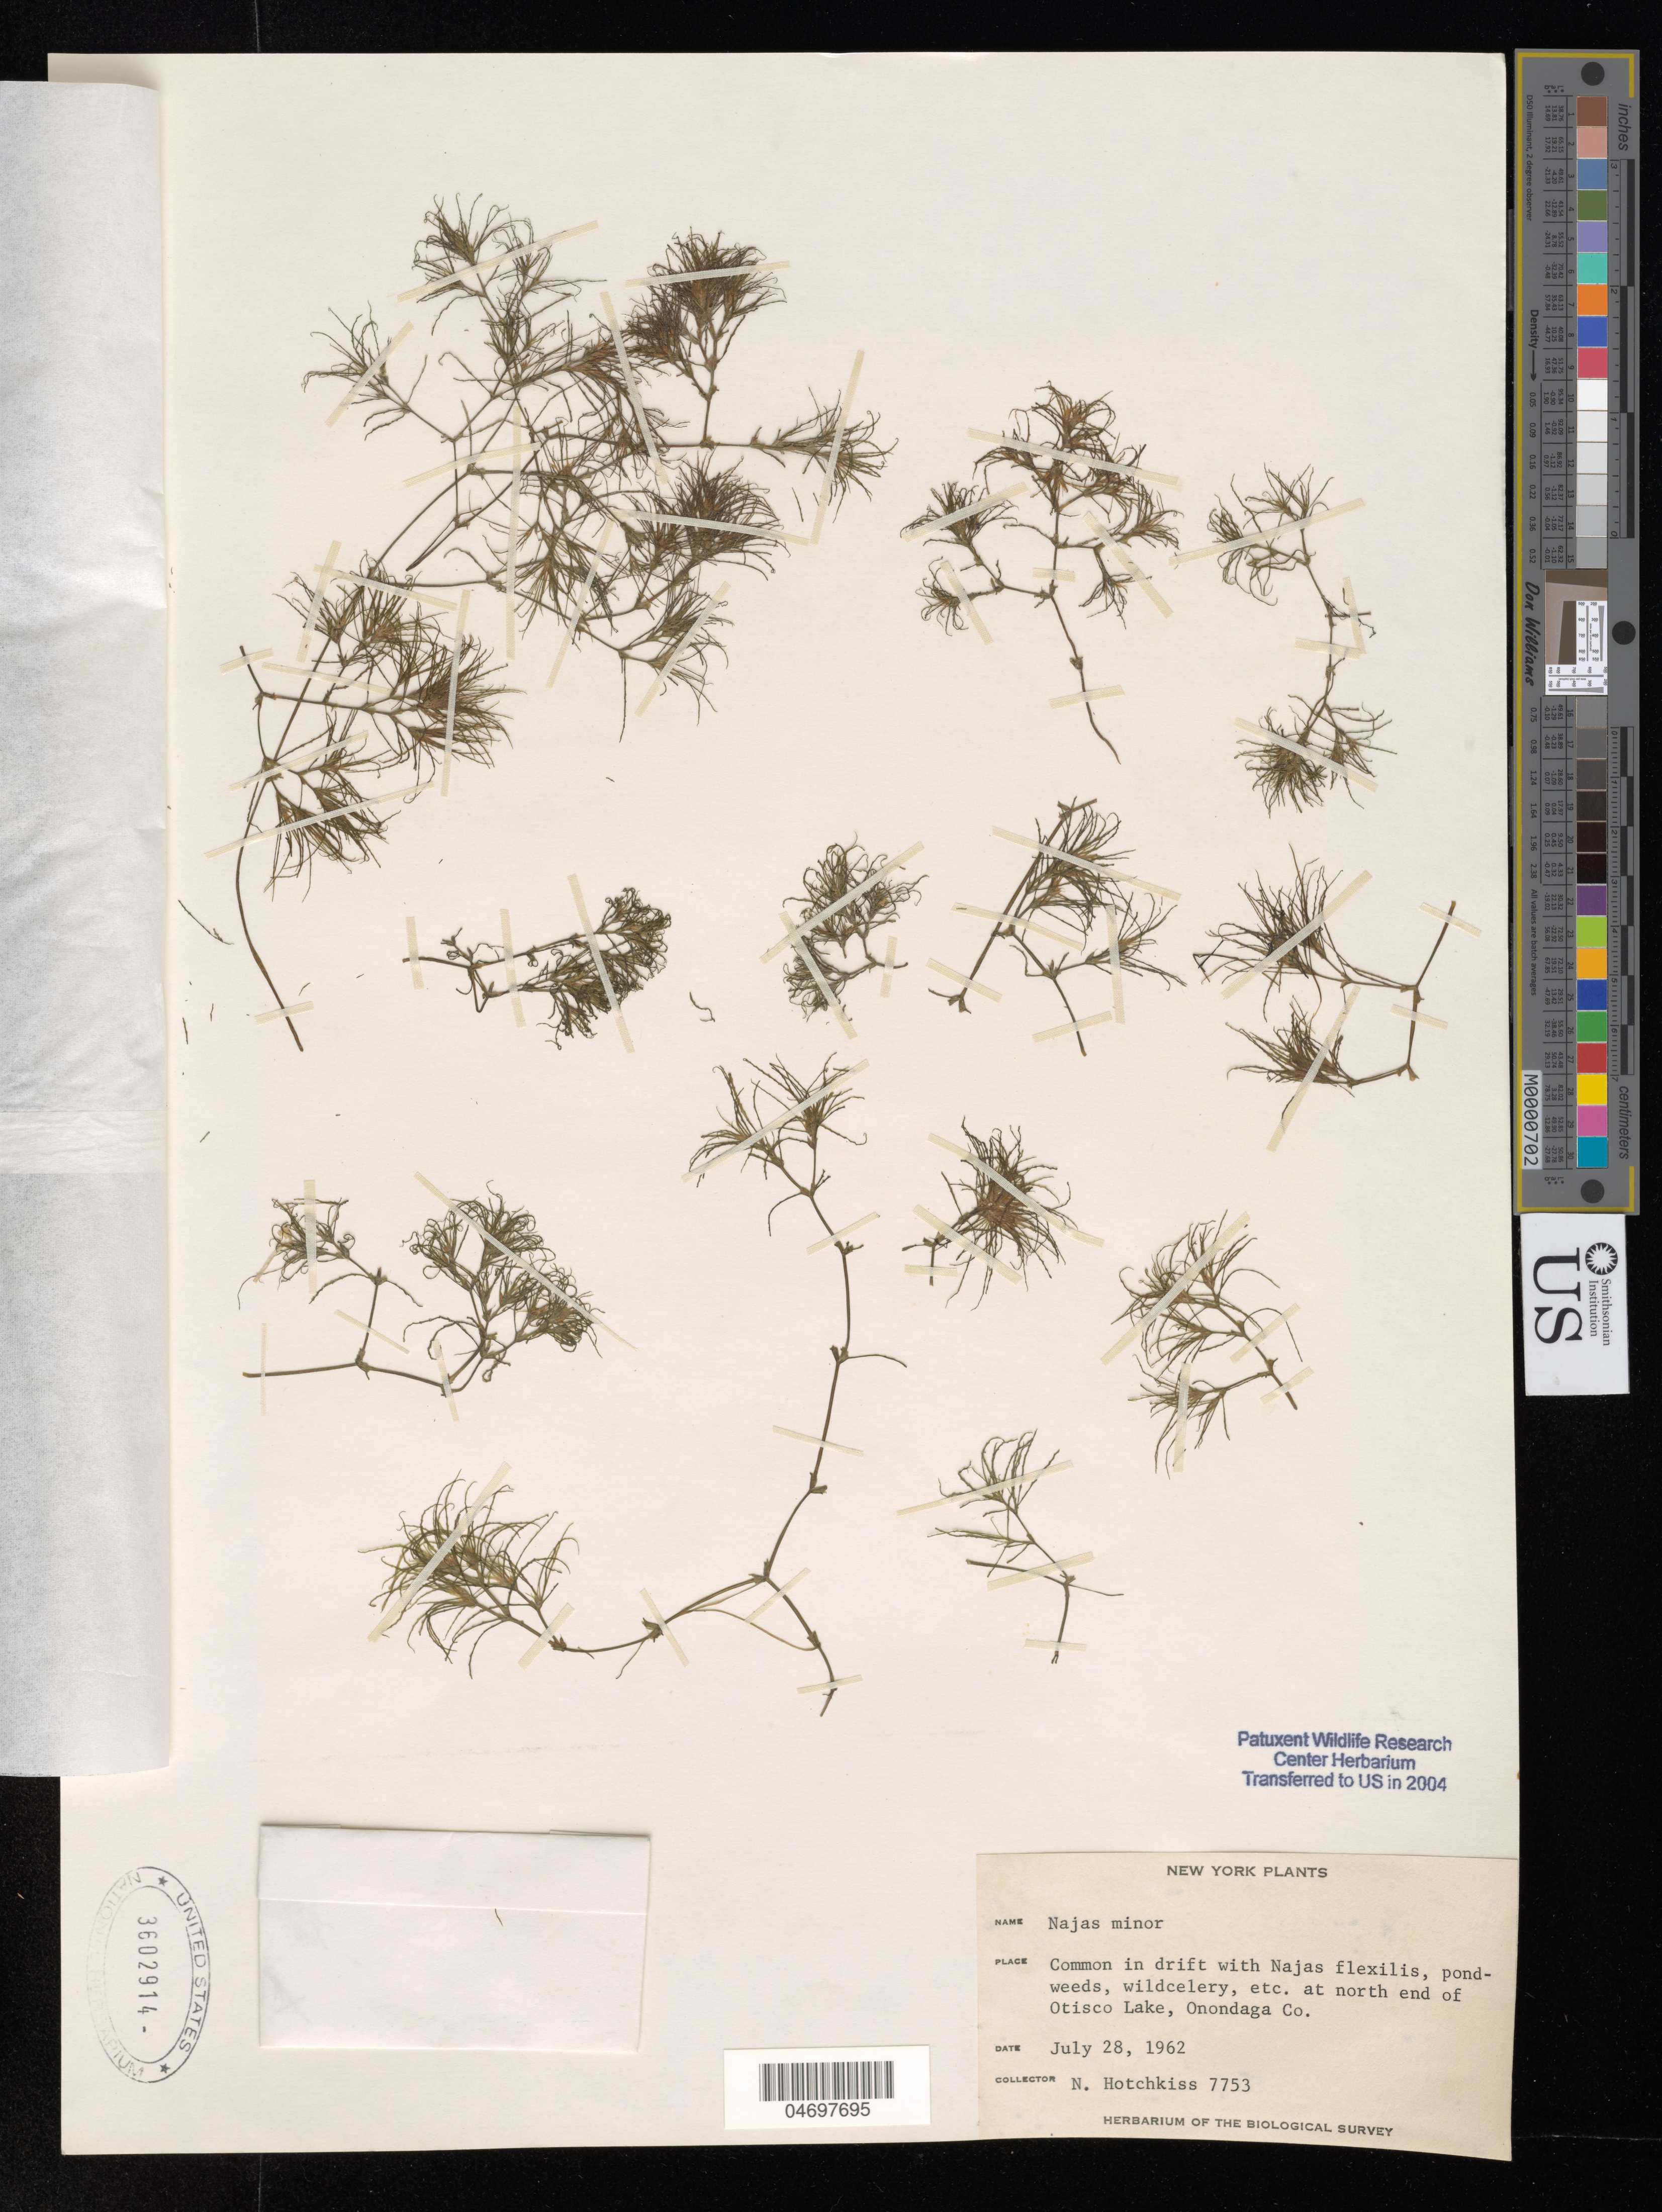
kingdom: Plantae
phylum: Tracheophyta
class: Liliopsida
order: Alismatales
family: Hydrocharitaceae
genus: Najas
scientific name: Najas minor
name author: All.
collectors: N. Hotchkiss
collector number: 7753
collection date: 1962-07-28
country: United States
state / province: New York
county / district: Onondaga Co.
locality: At N end of Otisco Lake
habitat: In drift with Najas flexilis, pondweed, wildcelery, etc.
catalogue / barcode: US 3602914